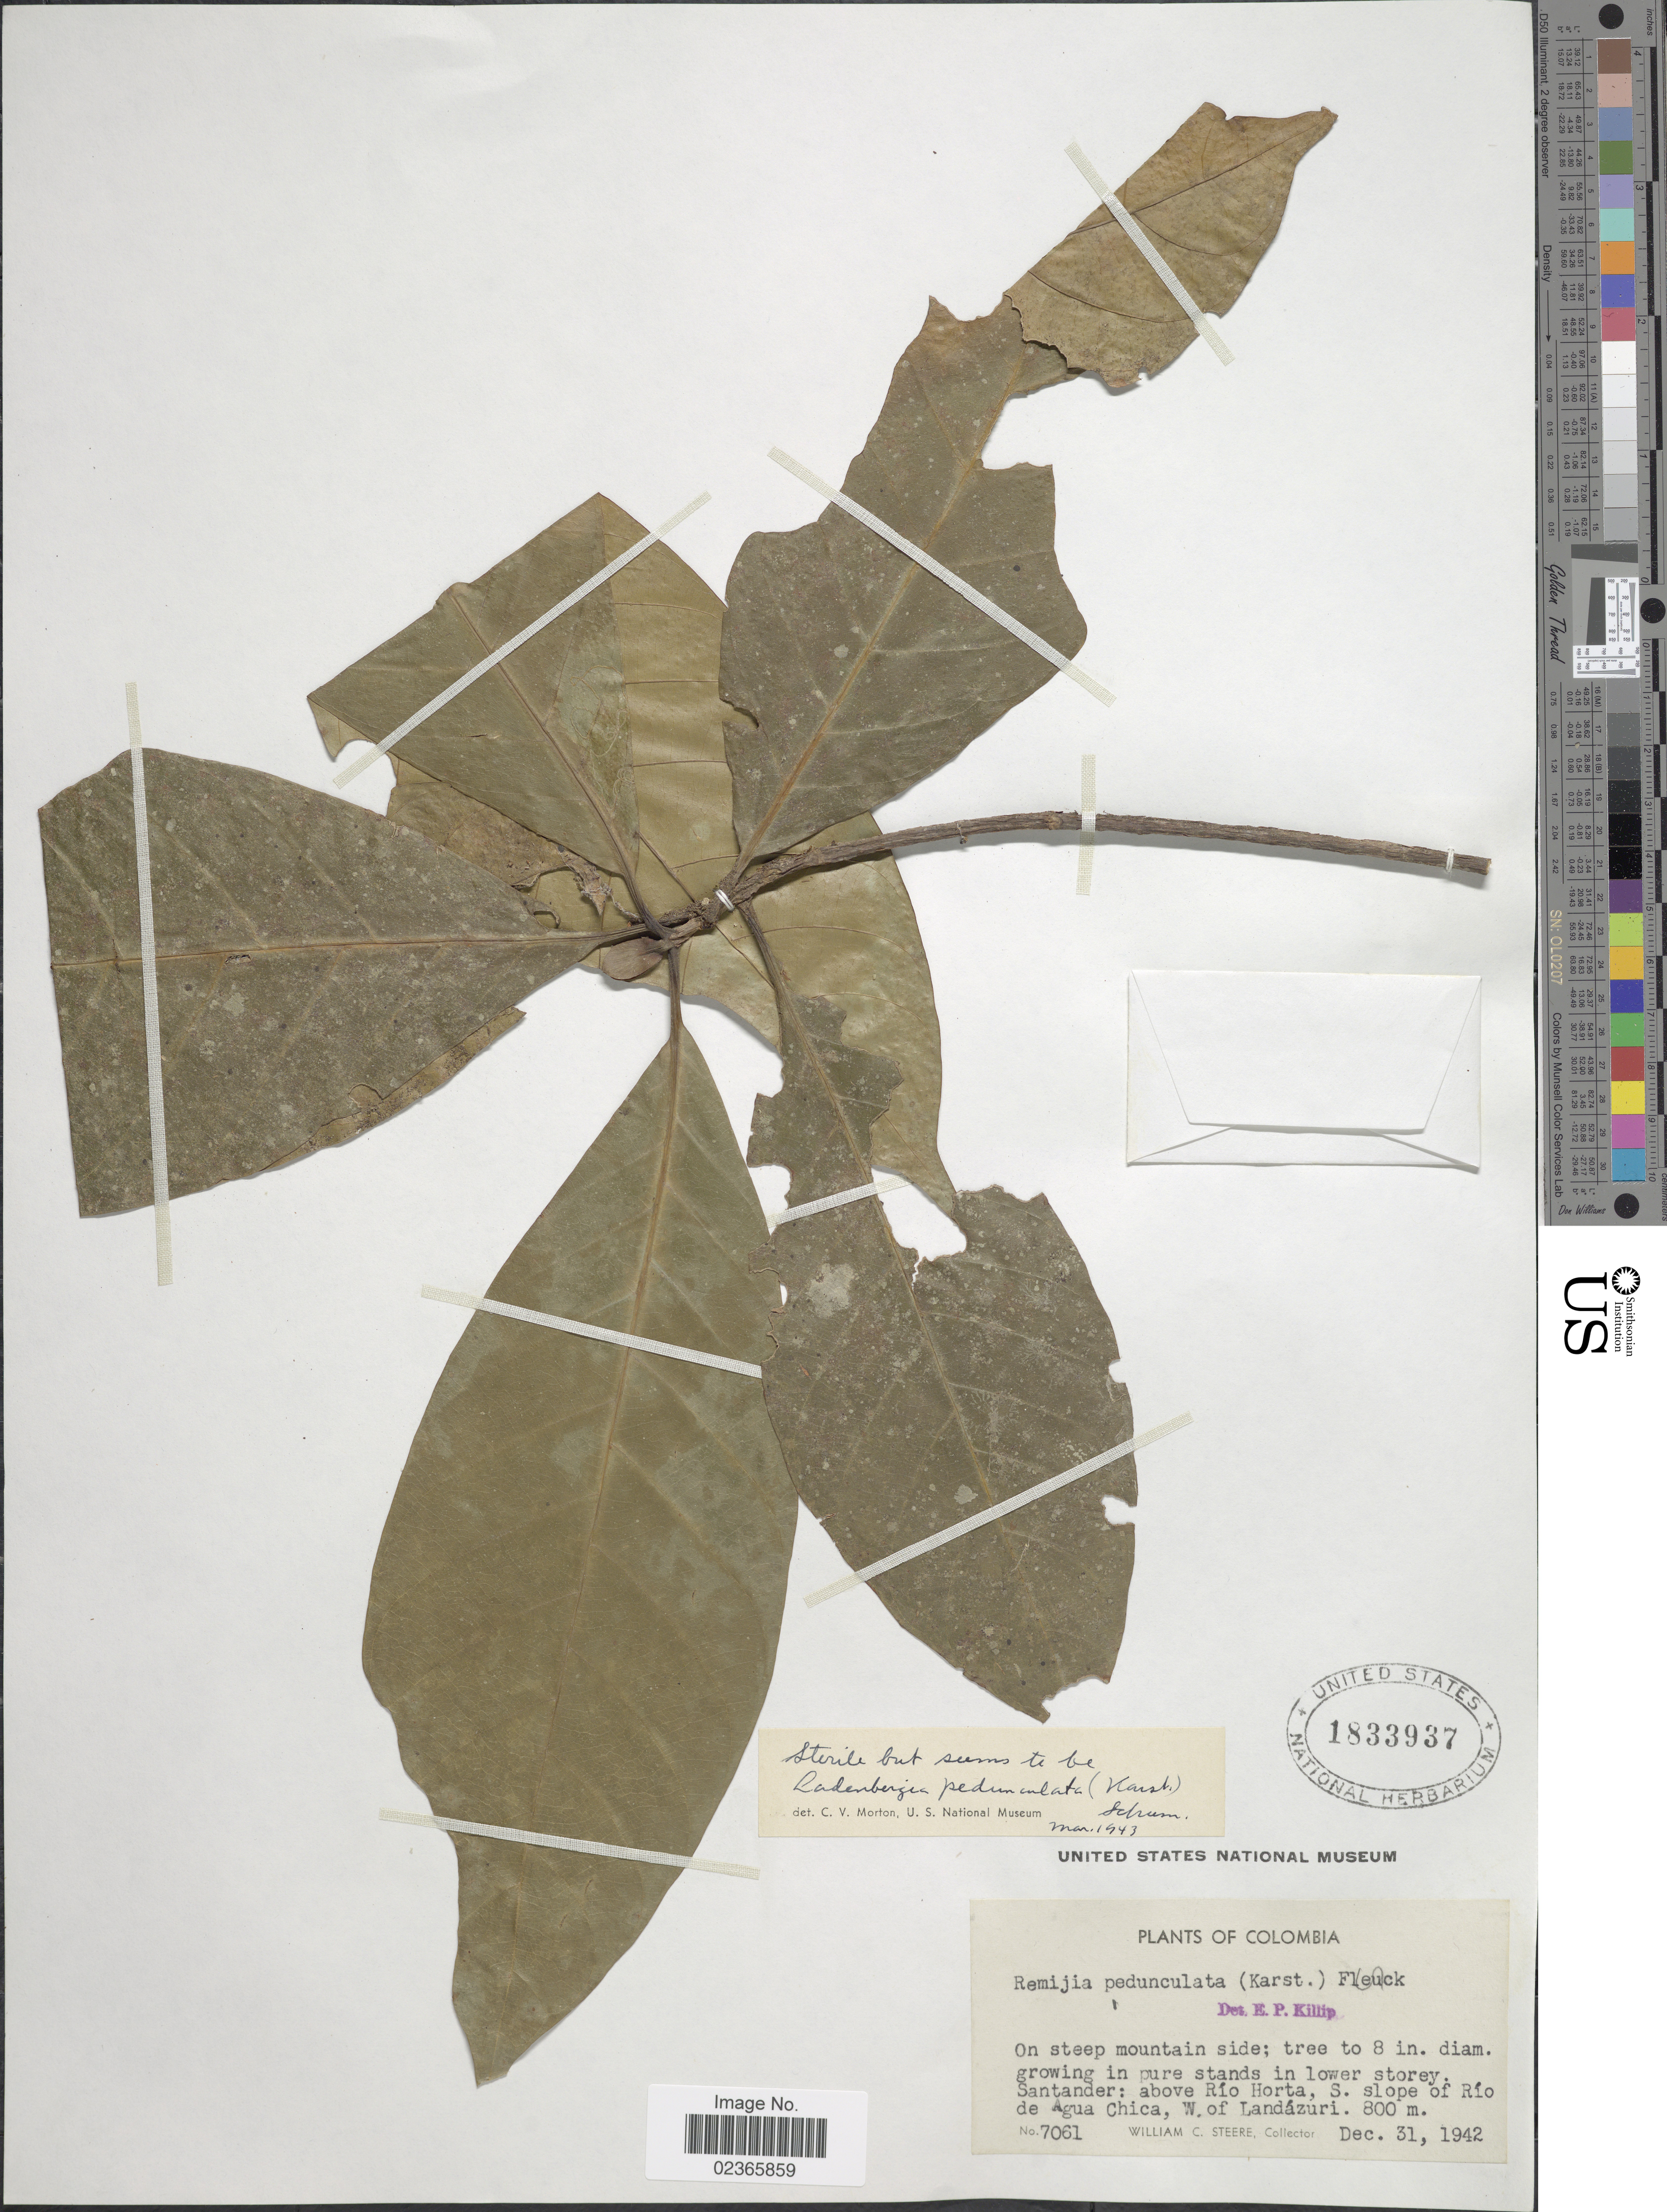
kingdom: Plantae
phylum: Tracheophyta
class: Magnoliopsida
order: Gentianales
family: Rubiaceae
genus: Remijia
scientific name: Remijia pedunculata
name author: (H. Karst.) Fluck.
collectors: W. C. Steere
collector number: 7061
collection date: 1942-12-31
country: Colombia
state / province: Santander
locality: Above Rio Horta, S. slope of Rio de Agua Chica, W of Landazuri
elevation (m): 800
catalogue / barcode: US 1833937